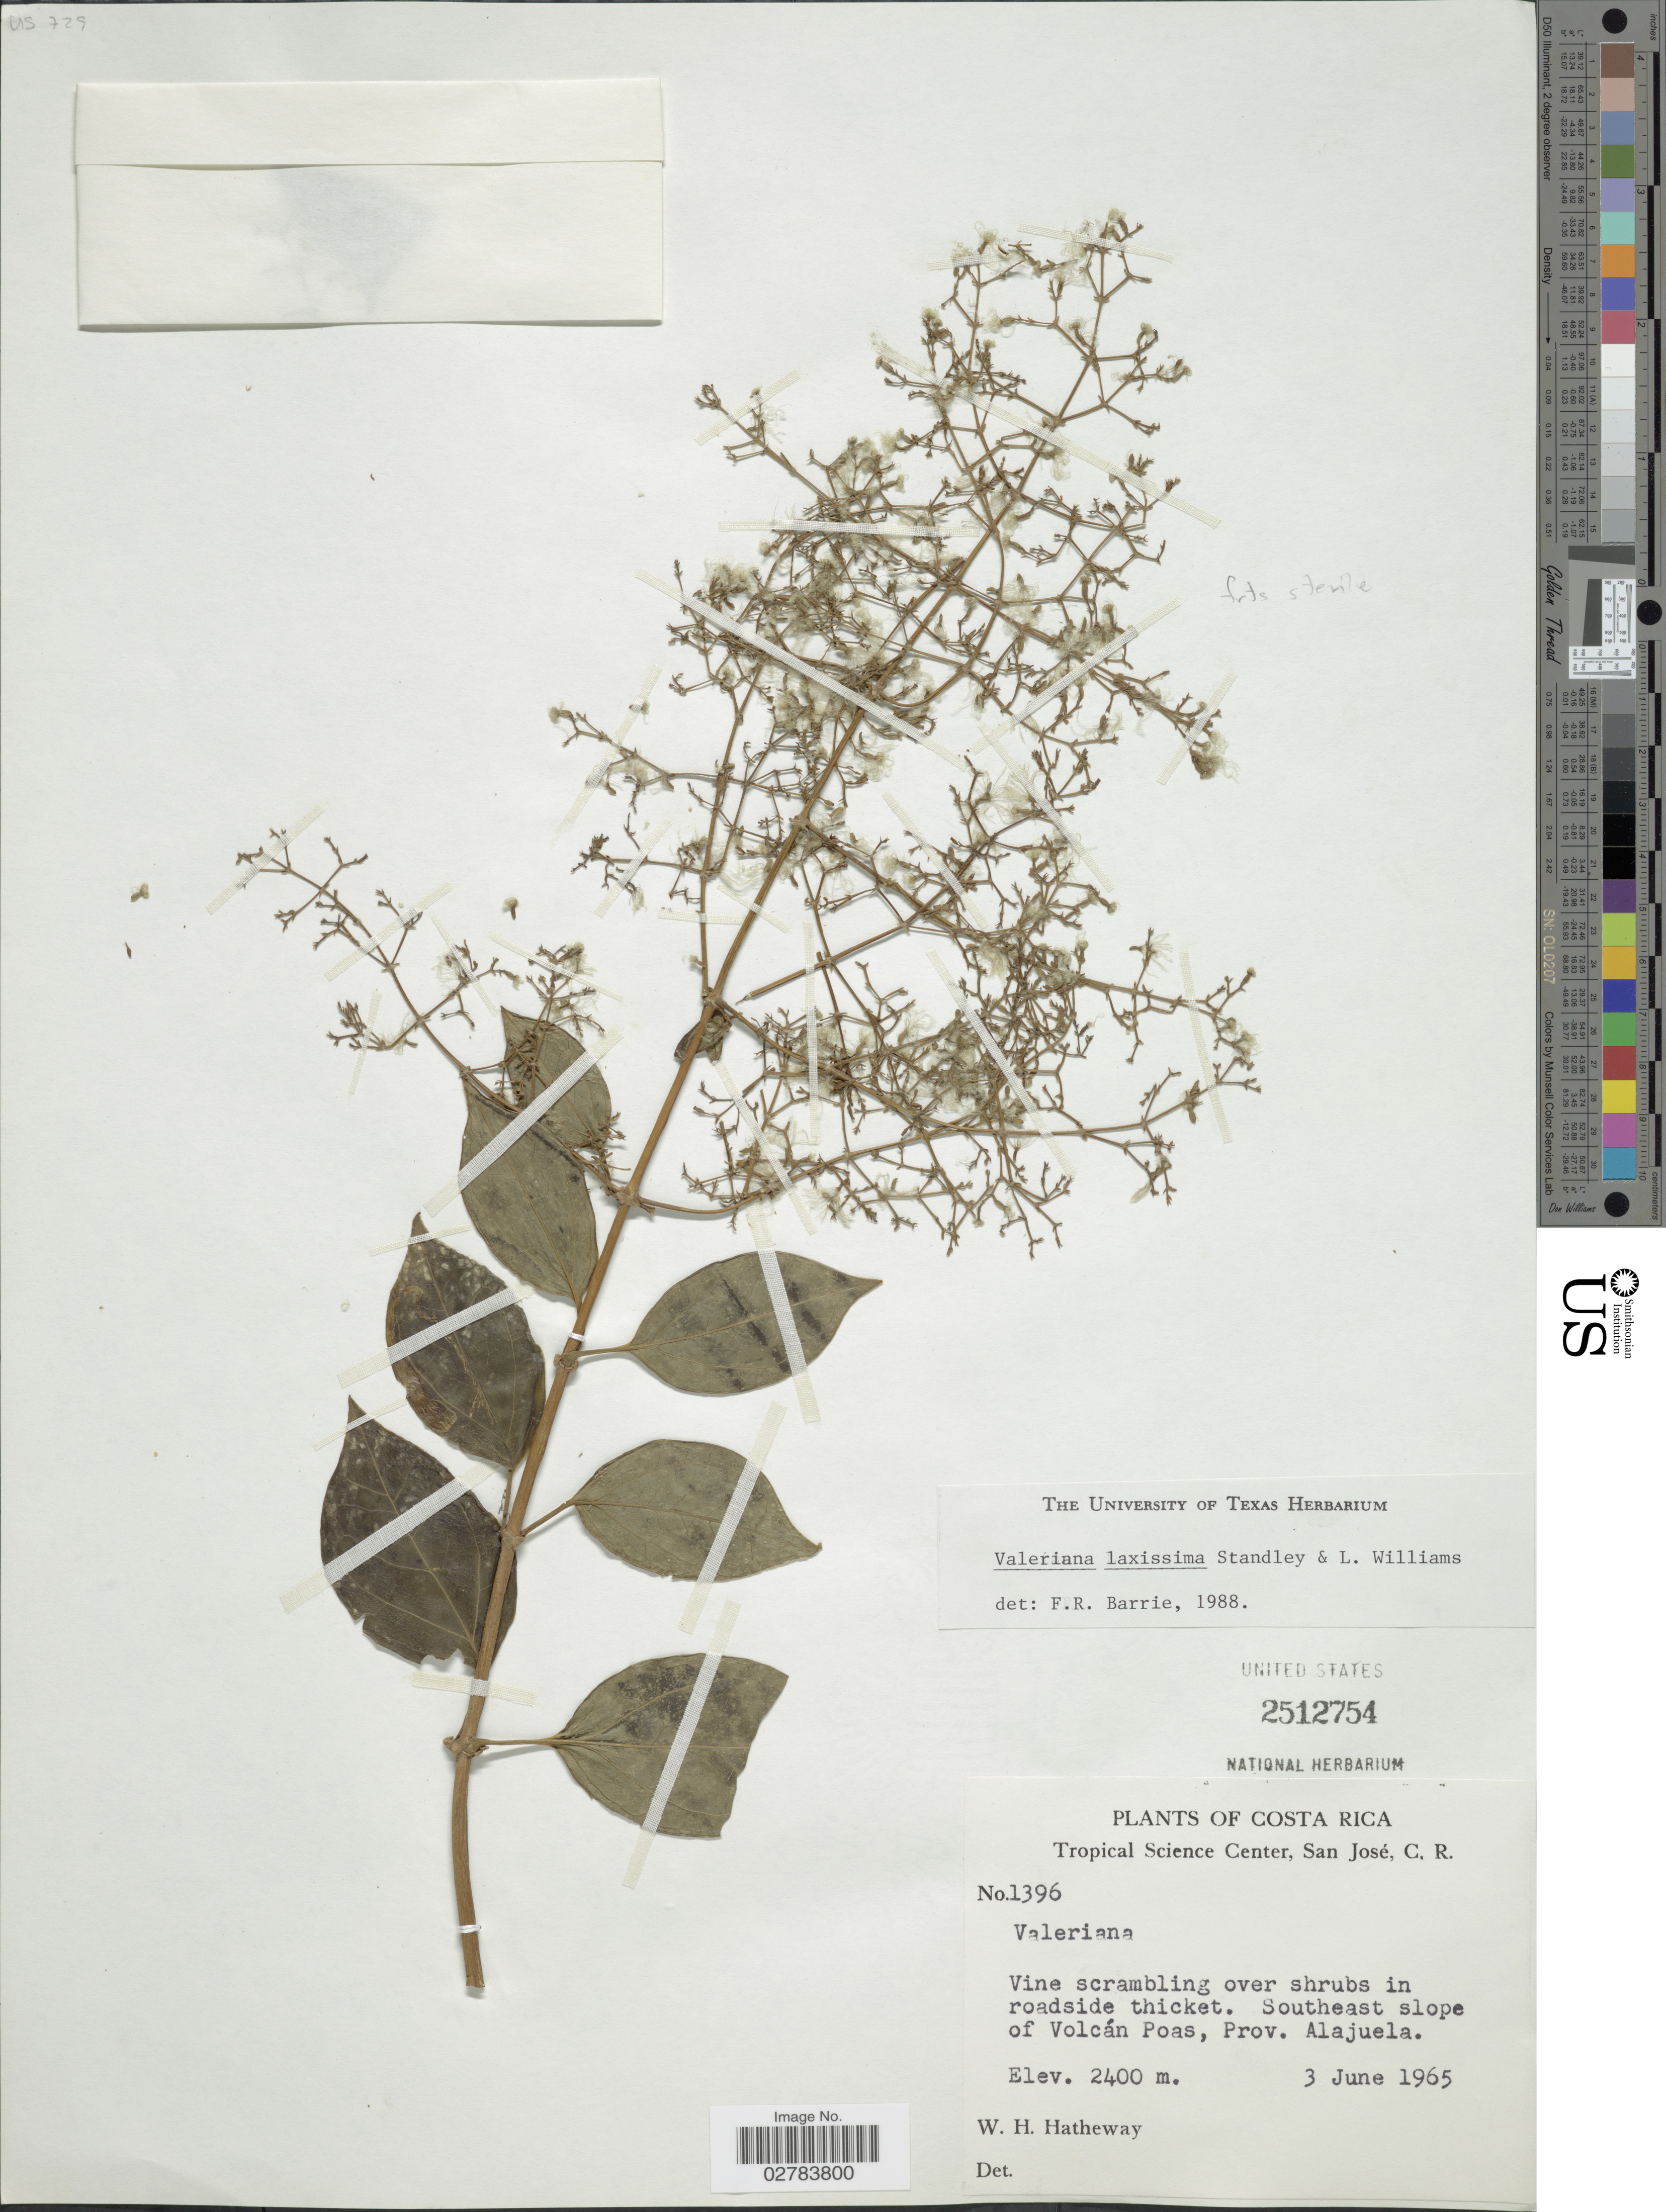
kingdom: Plantae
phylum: Tracheophyta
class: Magnoliopsida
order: Dipsacales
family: Caprifoliaceae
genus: Valeriana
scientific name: Valeriana laxissima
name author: Standl. & L.O. Williams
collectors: W. H. Hatheway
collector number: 1396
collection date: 1965-06-03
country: Costa Rica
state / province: Alajuela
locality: Southeast slope of Volcán Poas.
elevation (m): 2400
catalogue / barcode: US 2512754